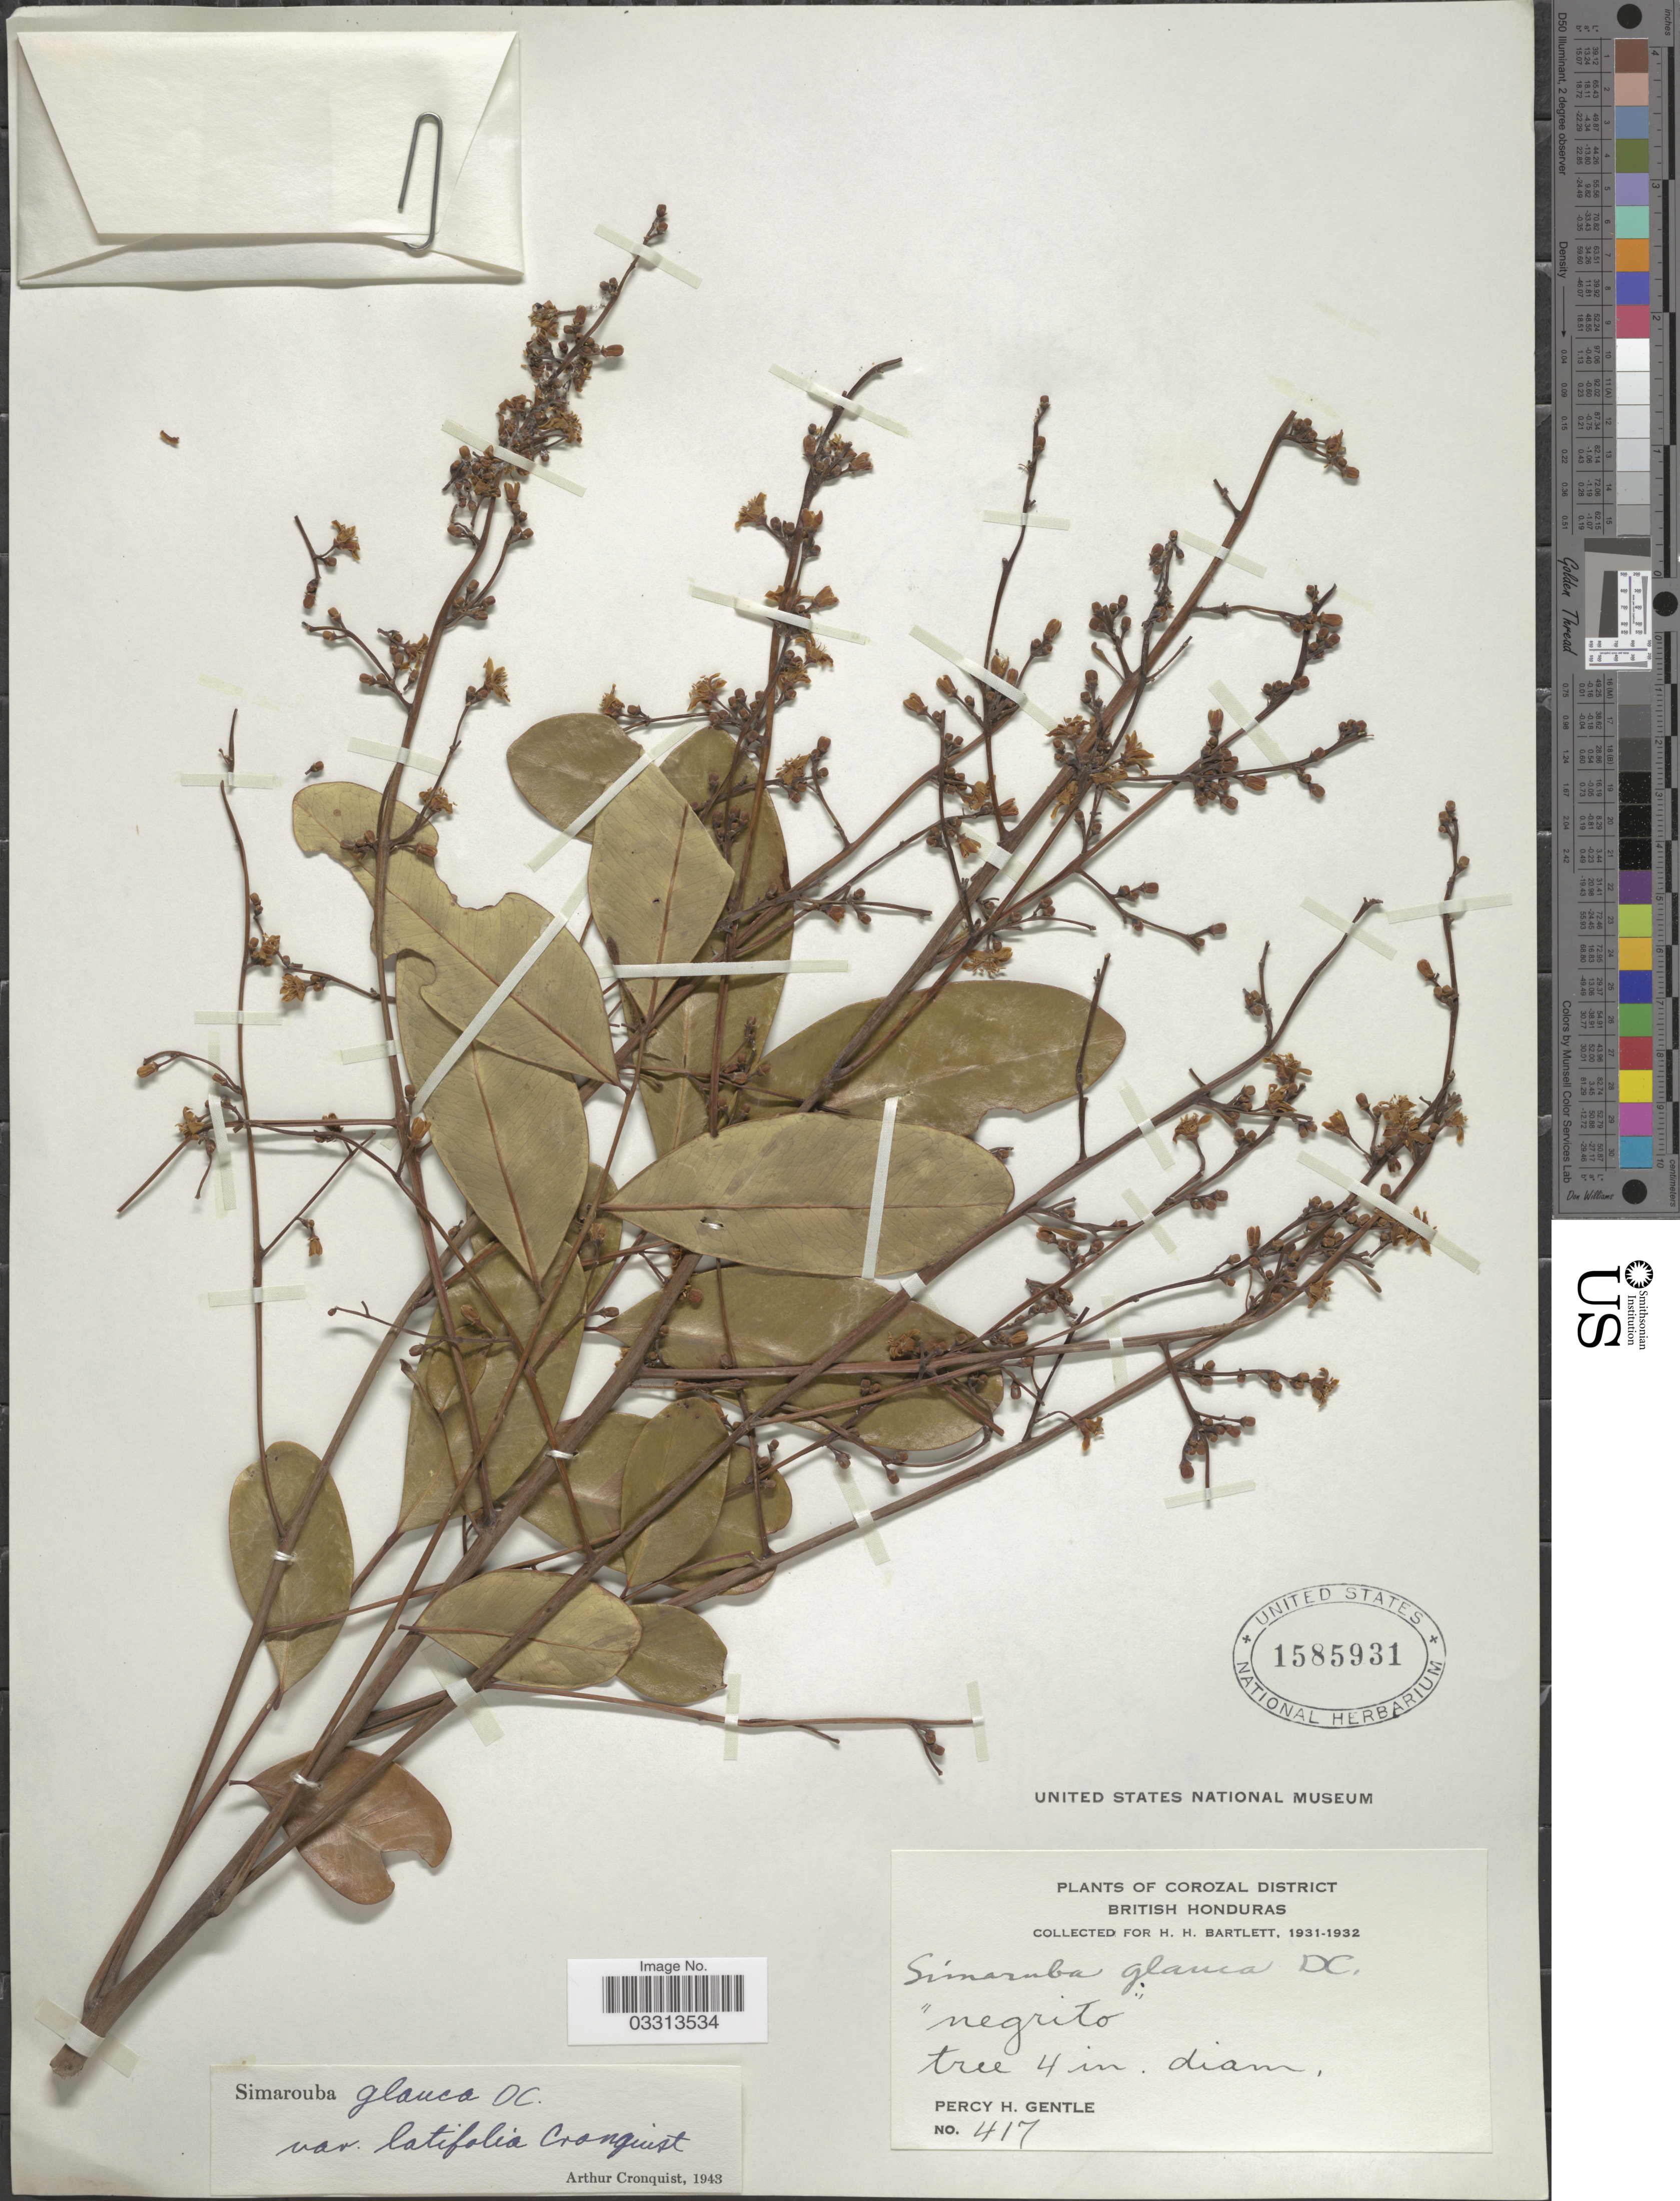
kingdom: Plantae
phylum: Tracheophyta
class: Magnoliopsida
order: Sapindales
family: Simaroubaceae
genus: Simarouba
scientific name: Simarouba glauca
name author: DC.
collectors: P. H. Gentle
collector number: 417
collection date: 1931/1932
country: Belize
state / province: Corozal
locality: Corozal District, British Honduras.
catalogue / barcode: US 1585931